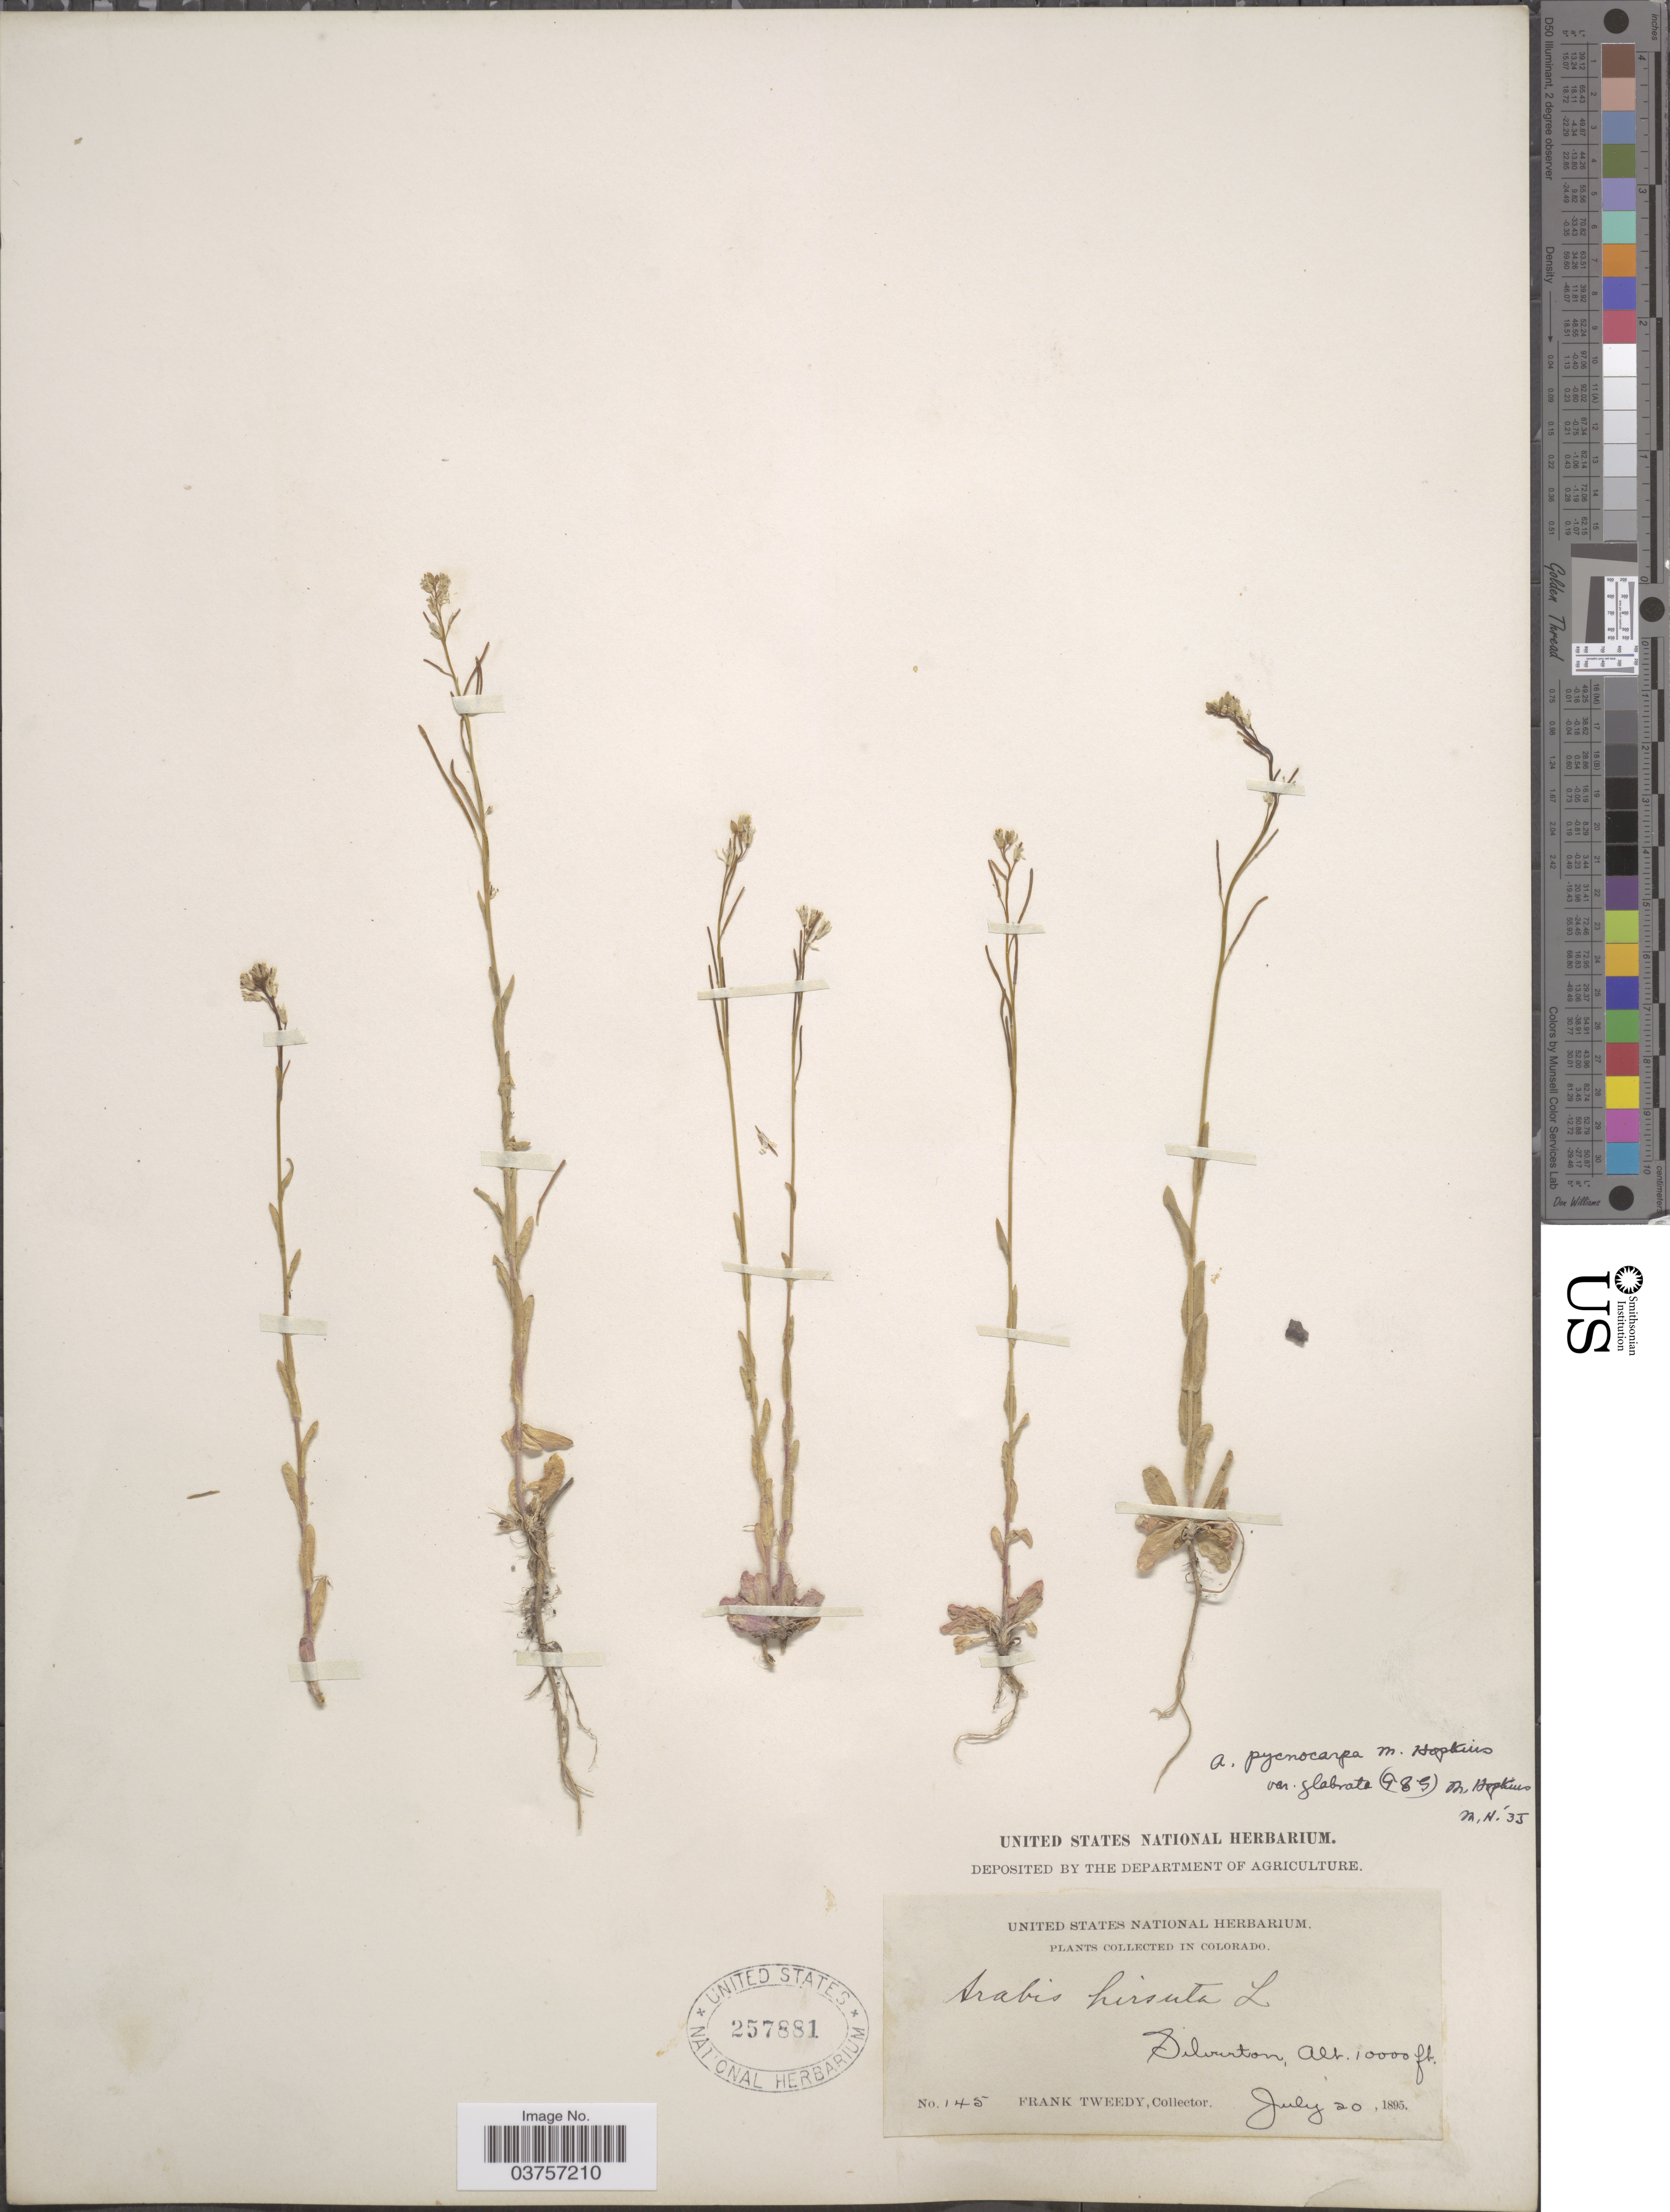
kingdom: Plantae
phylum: Tracheophyta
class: Magnoliopsida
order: Brassicales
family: Brassicaceae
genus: Arabis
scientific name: Arabis hirsuta var. glabrata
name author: Torr. & A. Gray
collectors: F. Tweedy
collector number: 145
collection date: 1895-07-20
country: United States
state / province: Colorado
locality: Silverton.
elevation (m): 3048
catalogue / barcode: US 257881